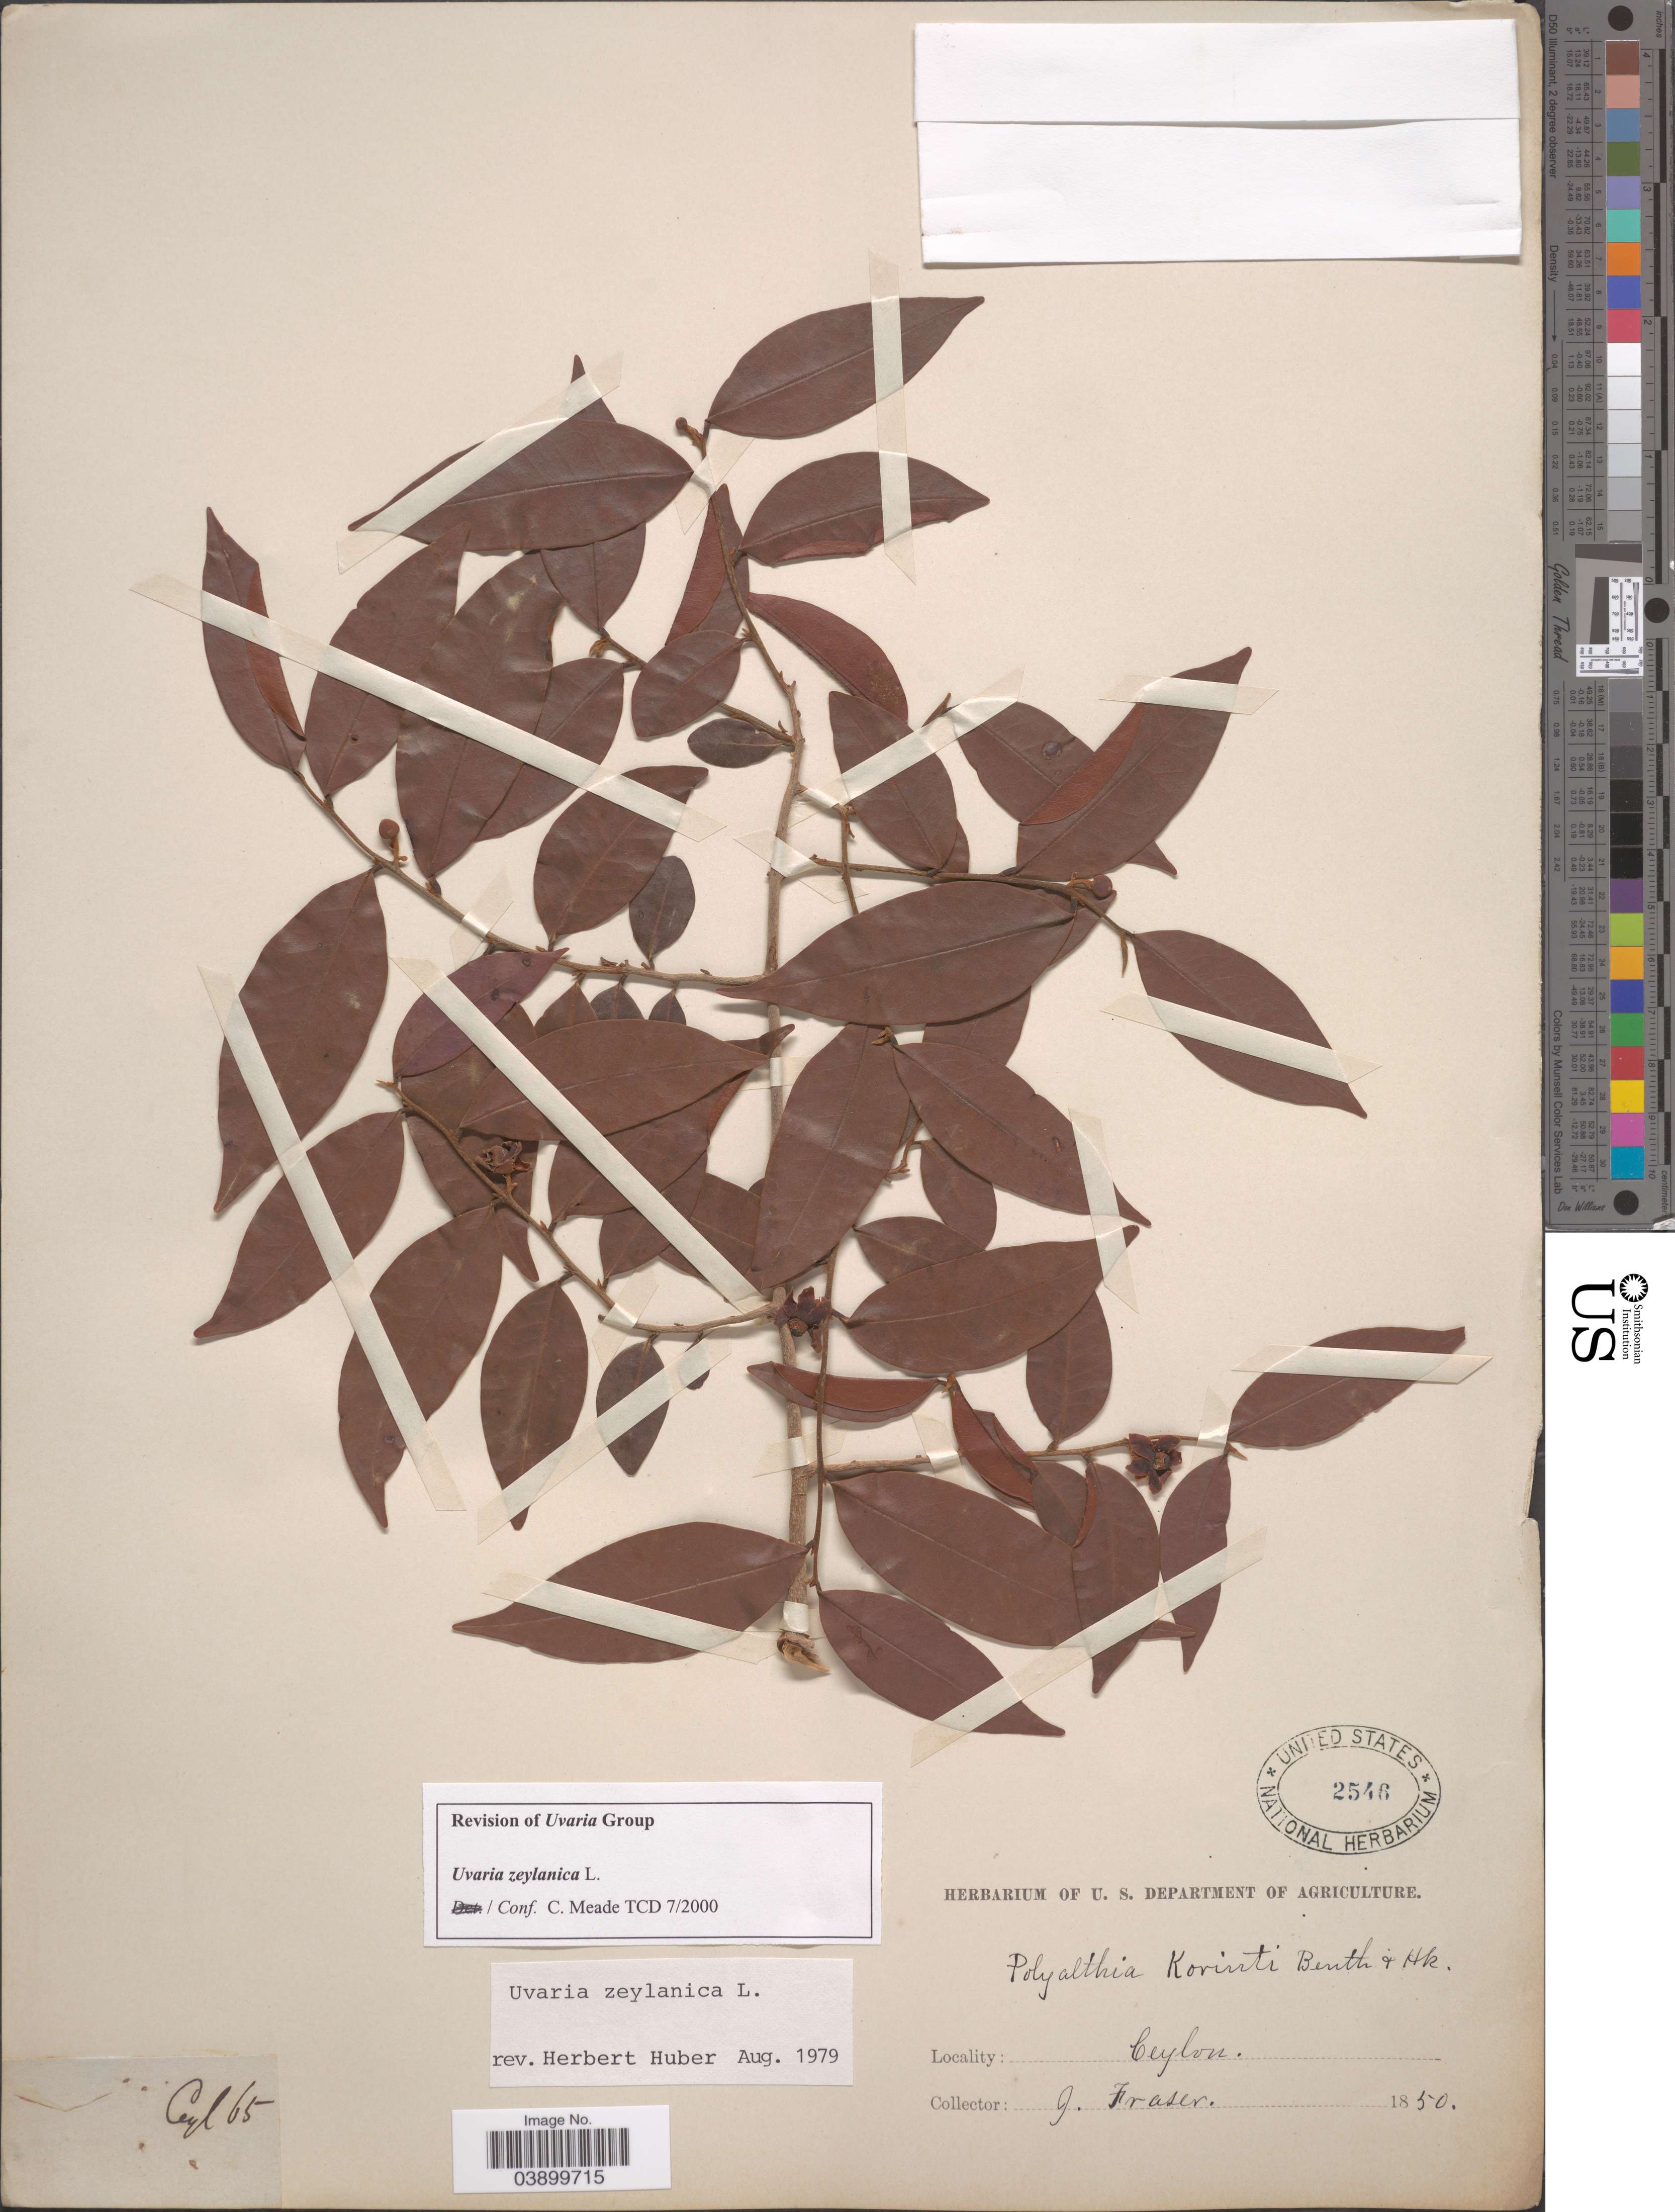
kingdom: Plantae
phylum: Tracheophyta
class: Magnoliopsida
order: Magnoliales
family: Annonaceae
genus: Uvaria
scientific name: Uvaria zeylanica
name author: L.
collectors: J. Fraser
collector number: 65?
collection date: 1850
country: Sri Lanka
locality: Ceylon.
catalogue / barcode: US 2546